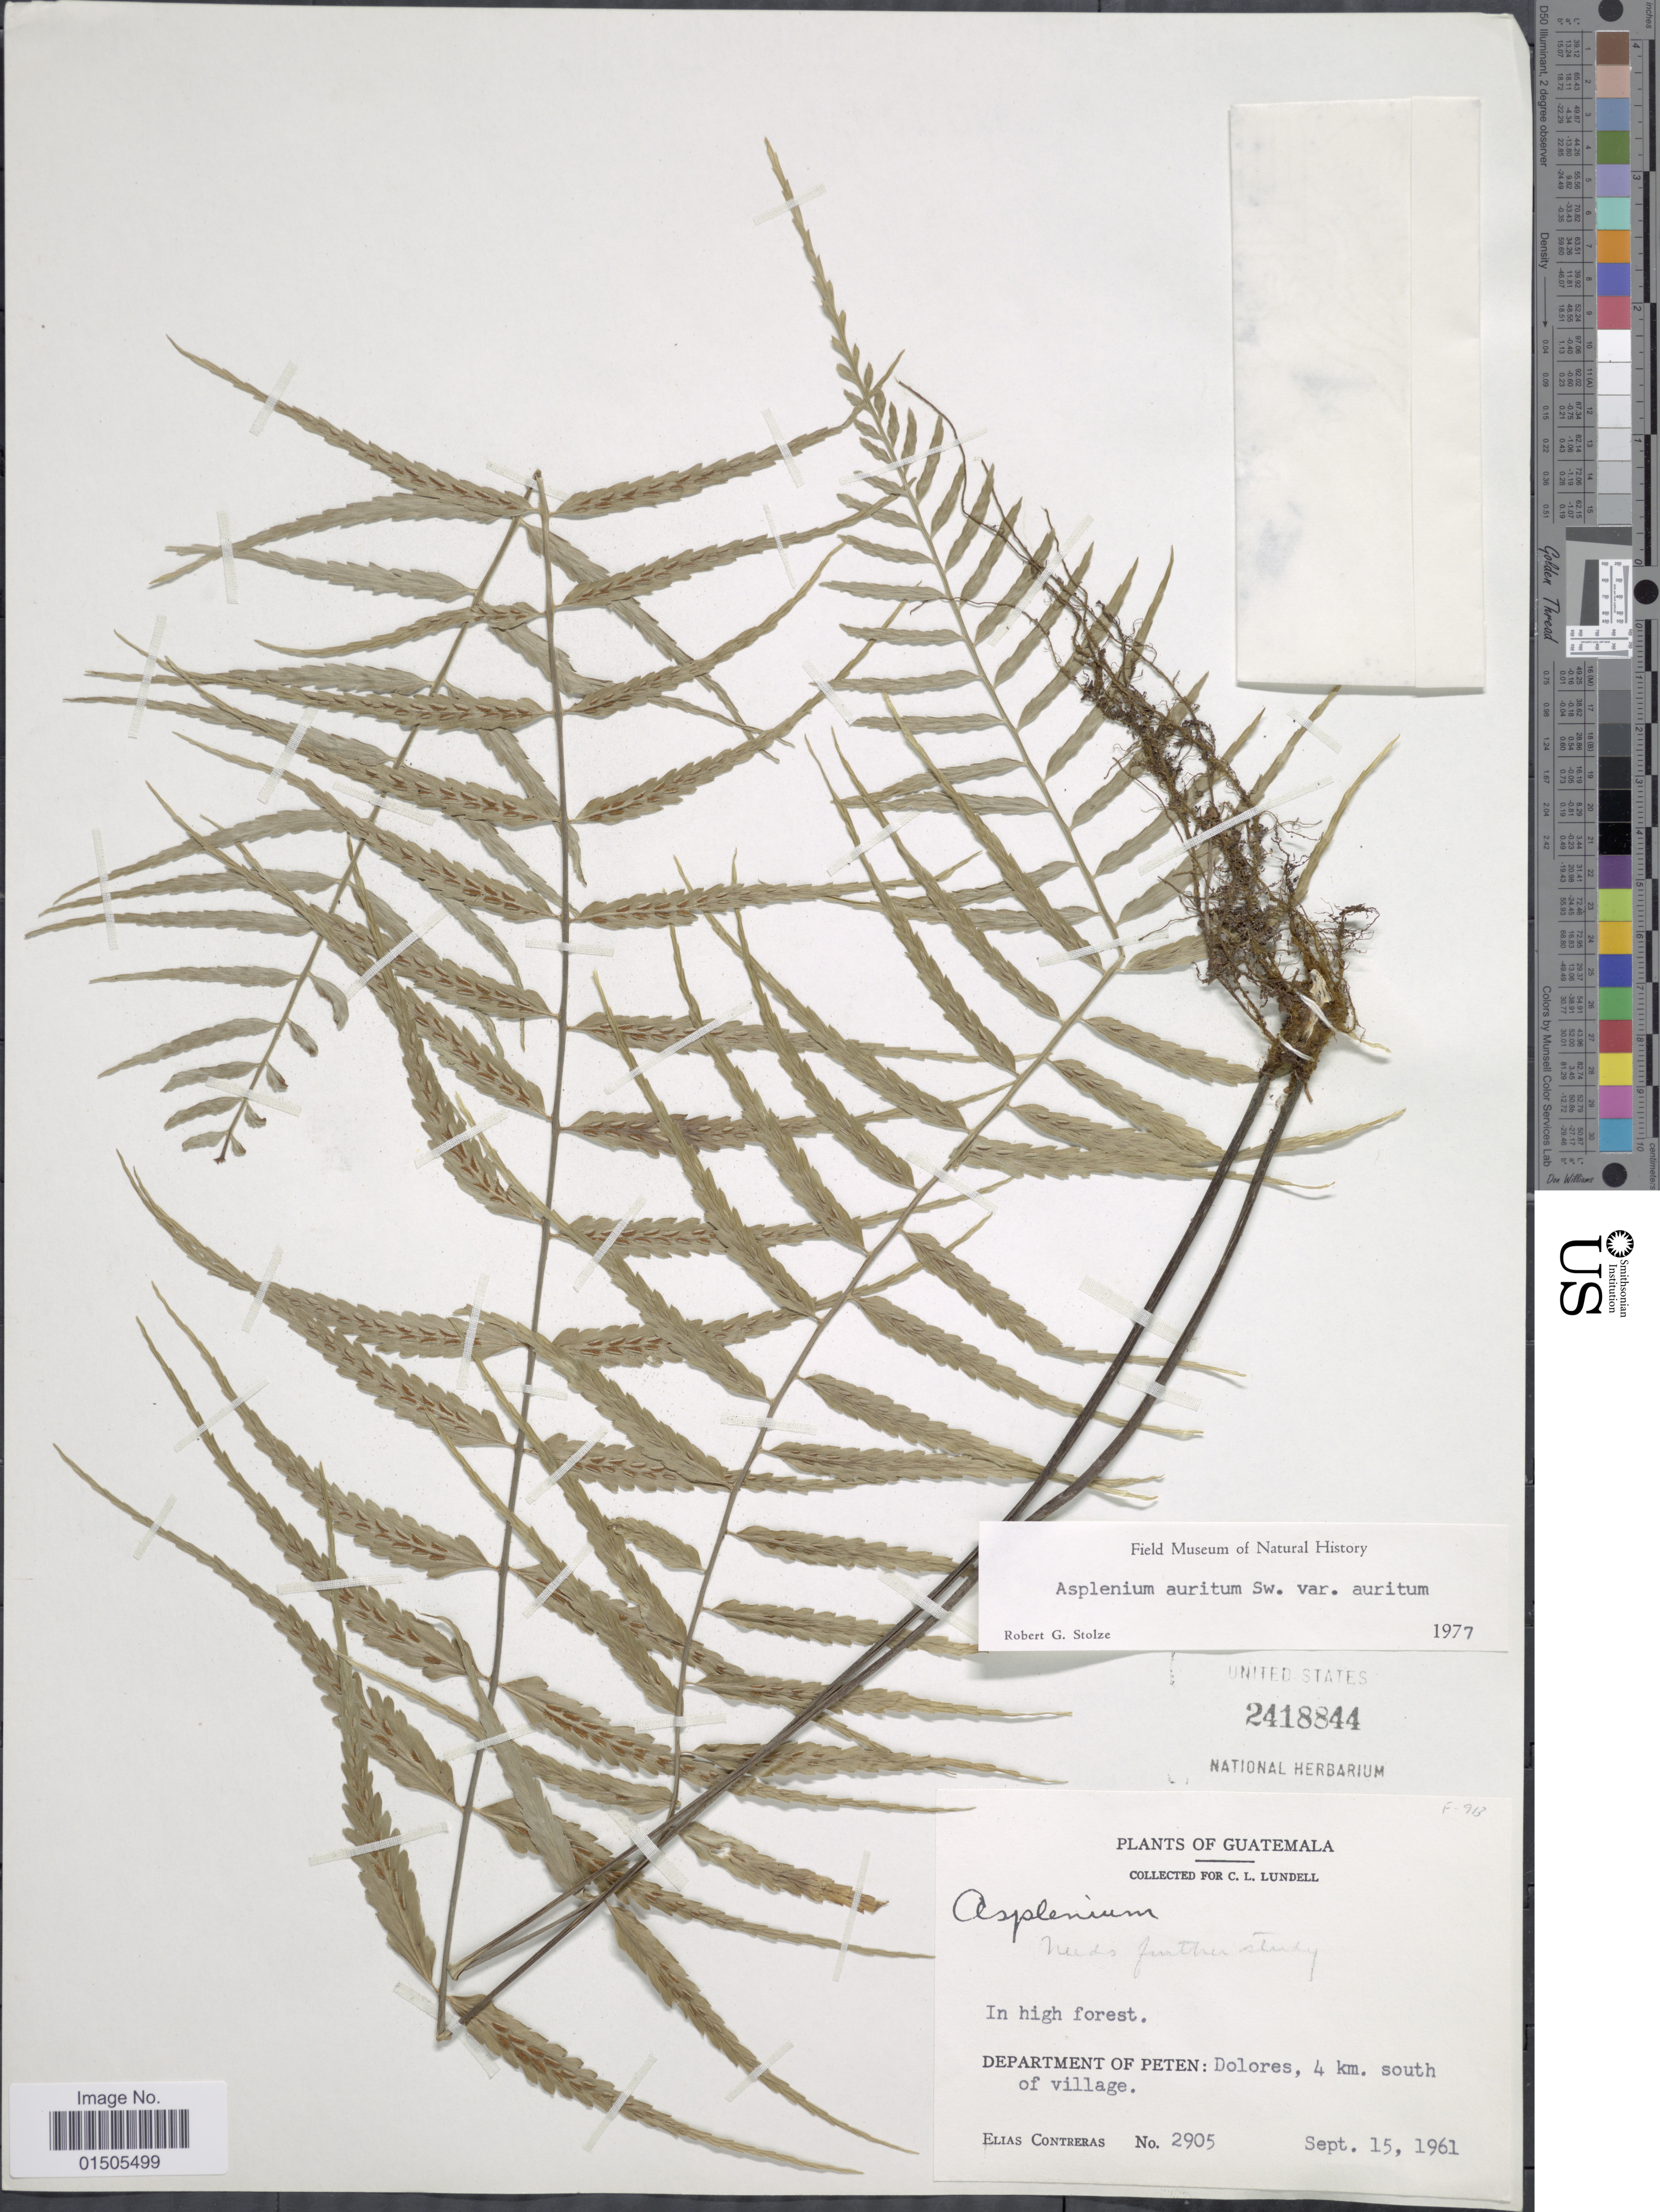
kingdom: Plantae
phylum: Tracheophyta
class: Polypodiopsida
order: Polypodiales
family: Aspleniaceae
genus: Asplenium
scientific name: Asplenium auritum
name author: Sw.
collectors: E. Contreras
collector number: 2905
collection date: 1961-09-15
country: Guatemala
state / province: El Petén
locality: Department of Peten: Dolores, 4 km. south of village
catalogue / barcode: US 2418844